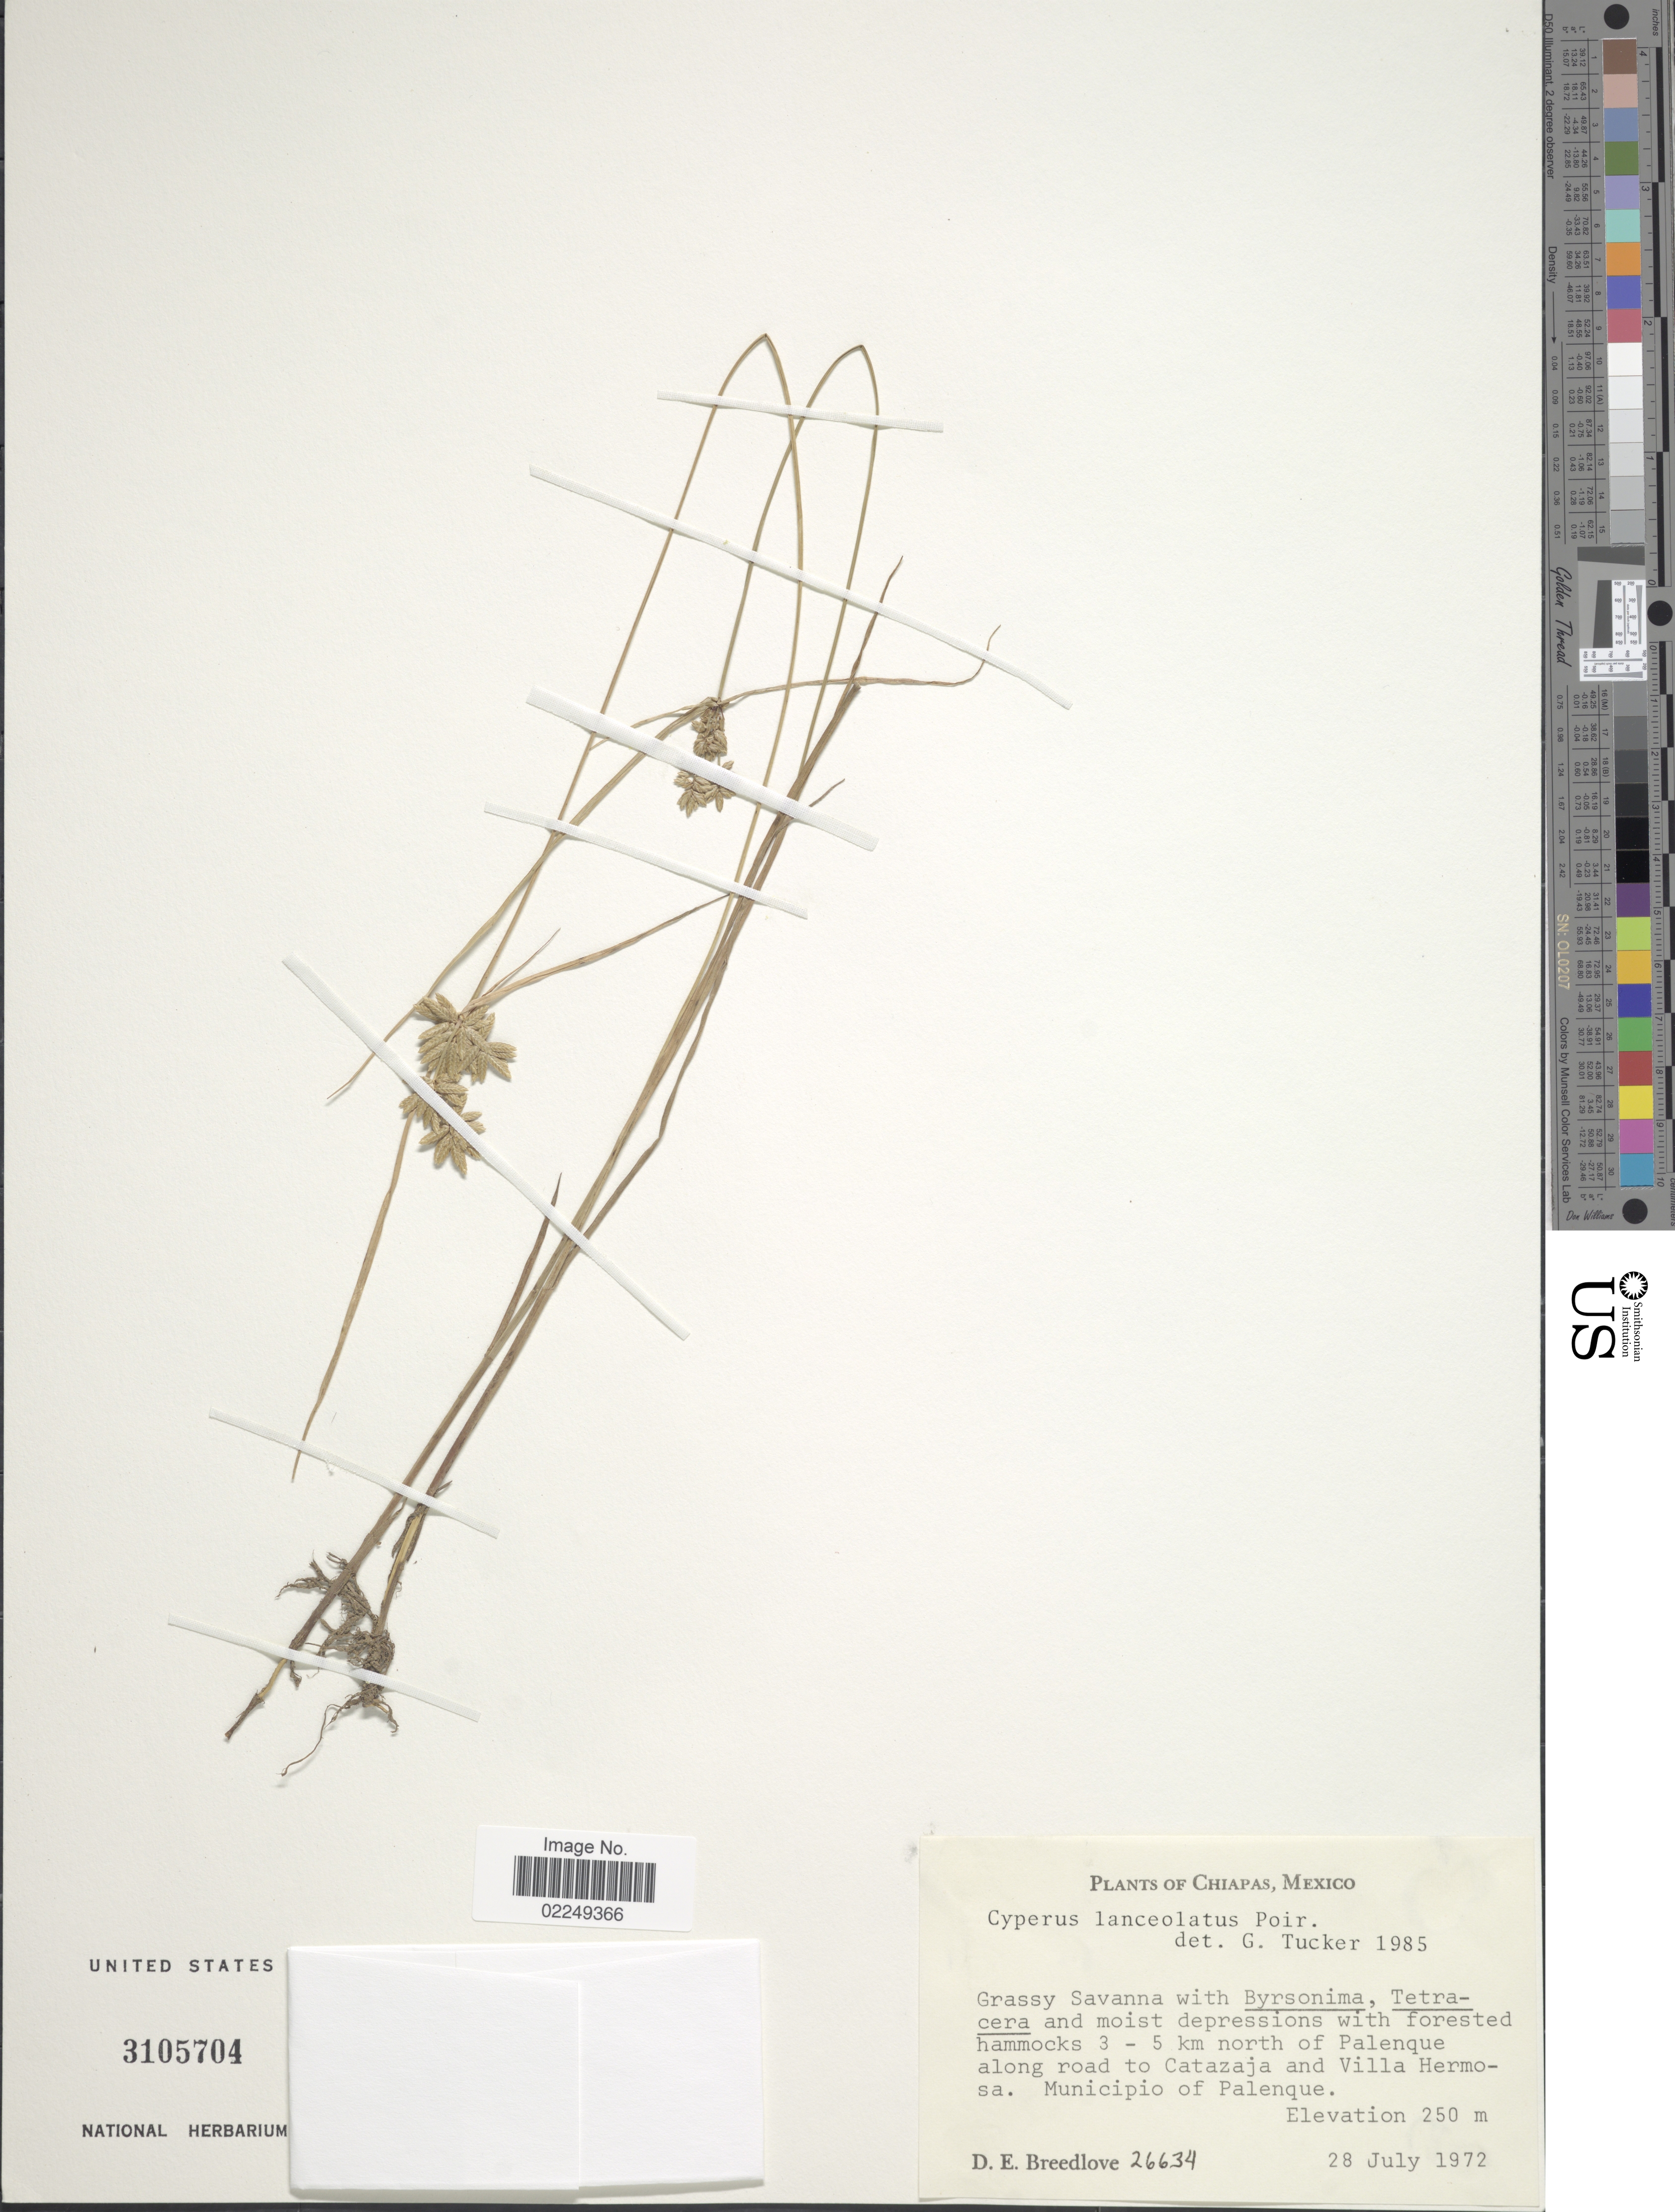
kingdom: Plantae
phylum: Tracheophyta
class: Liliopsida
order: Poales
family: Cyperaceae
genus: Cyperus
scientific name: Cyperus lanceolatus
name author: Poir.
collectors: D. E. Breedlove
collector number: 26634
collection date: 1972-07-28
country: Mexico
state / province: Chiapas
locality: Chiapas, Mexico, 3-5 km north of Palenque along road to Catazaja and Villa Hermosa, Municipio of Palenque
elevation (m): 250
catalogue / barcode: US 3105704